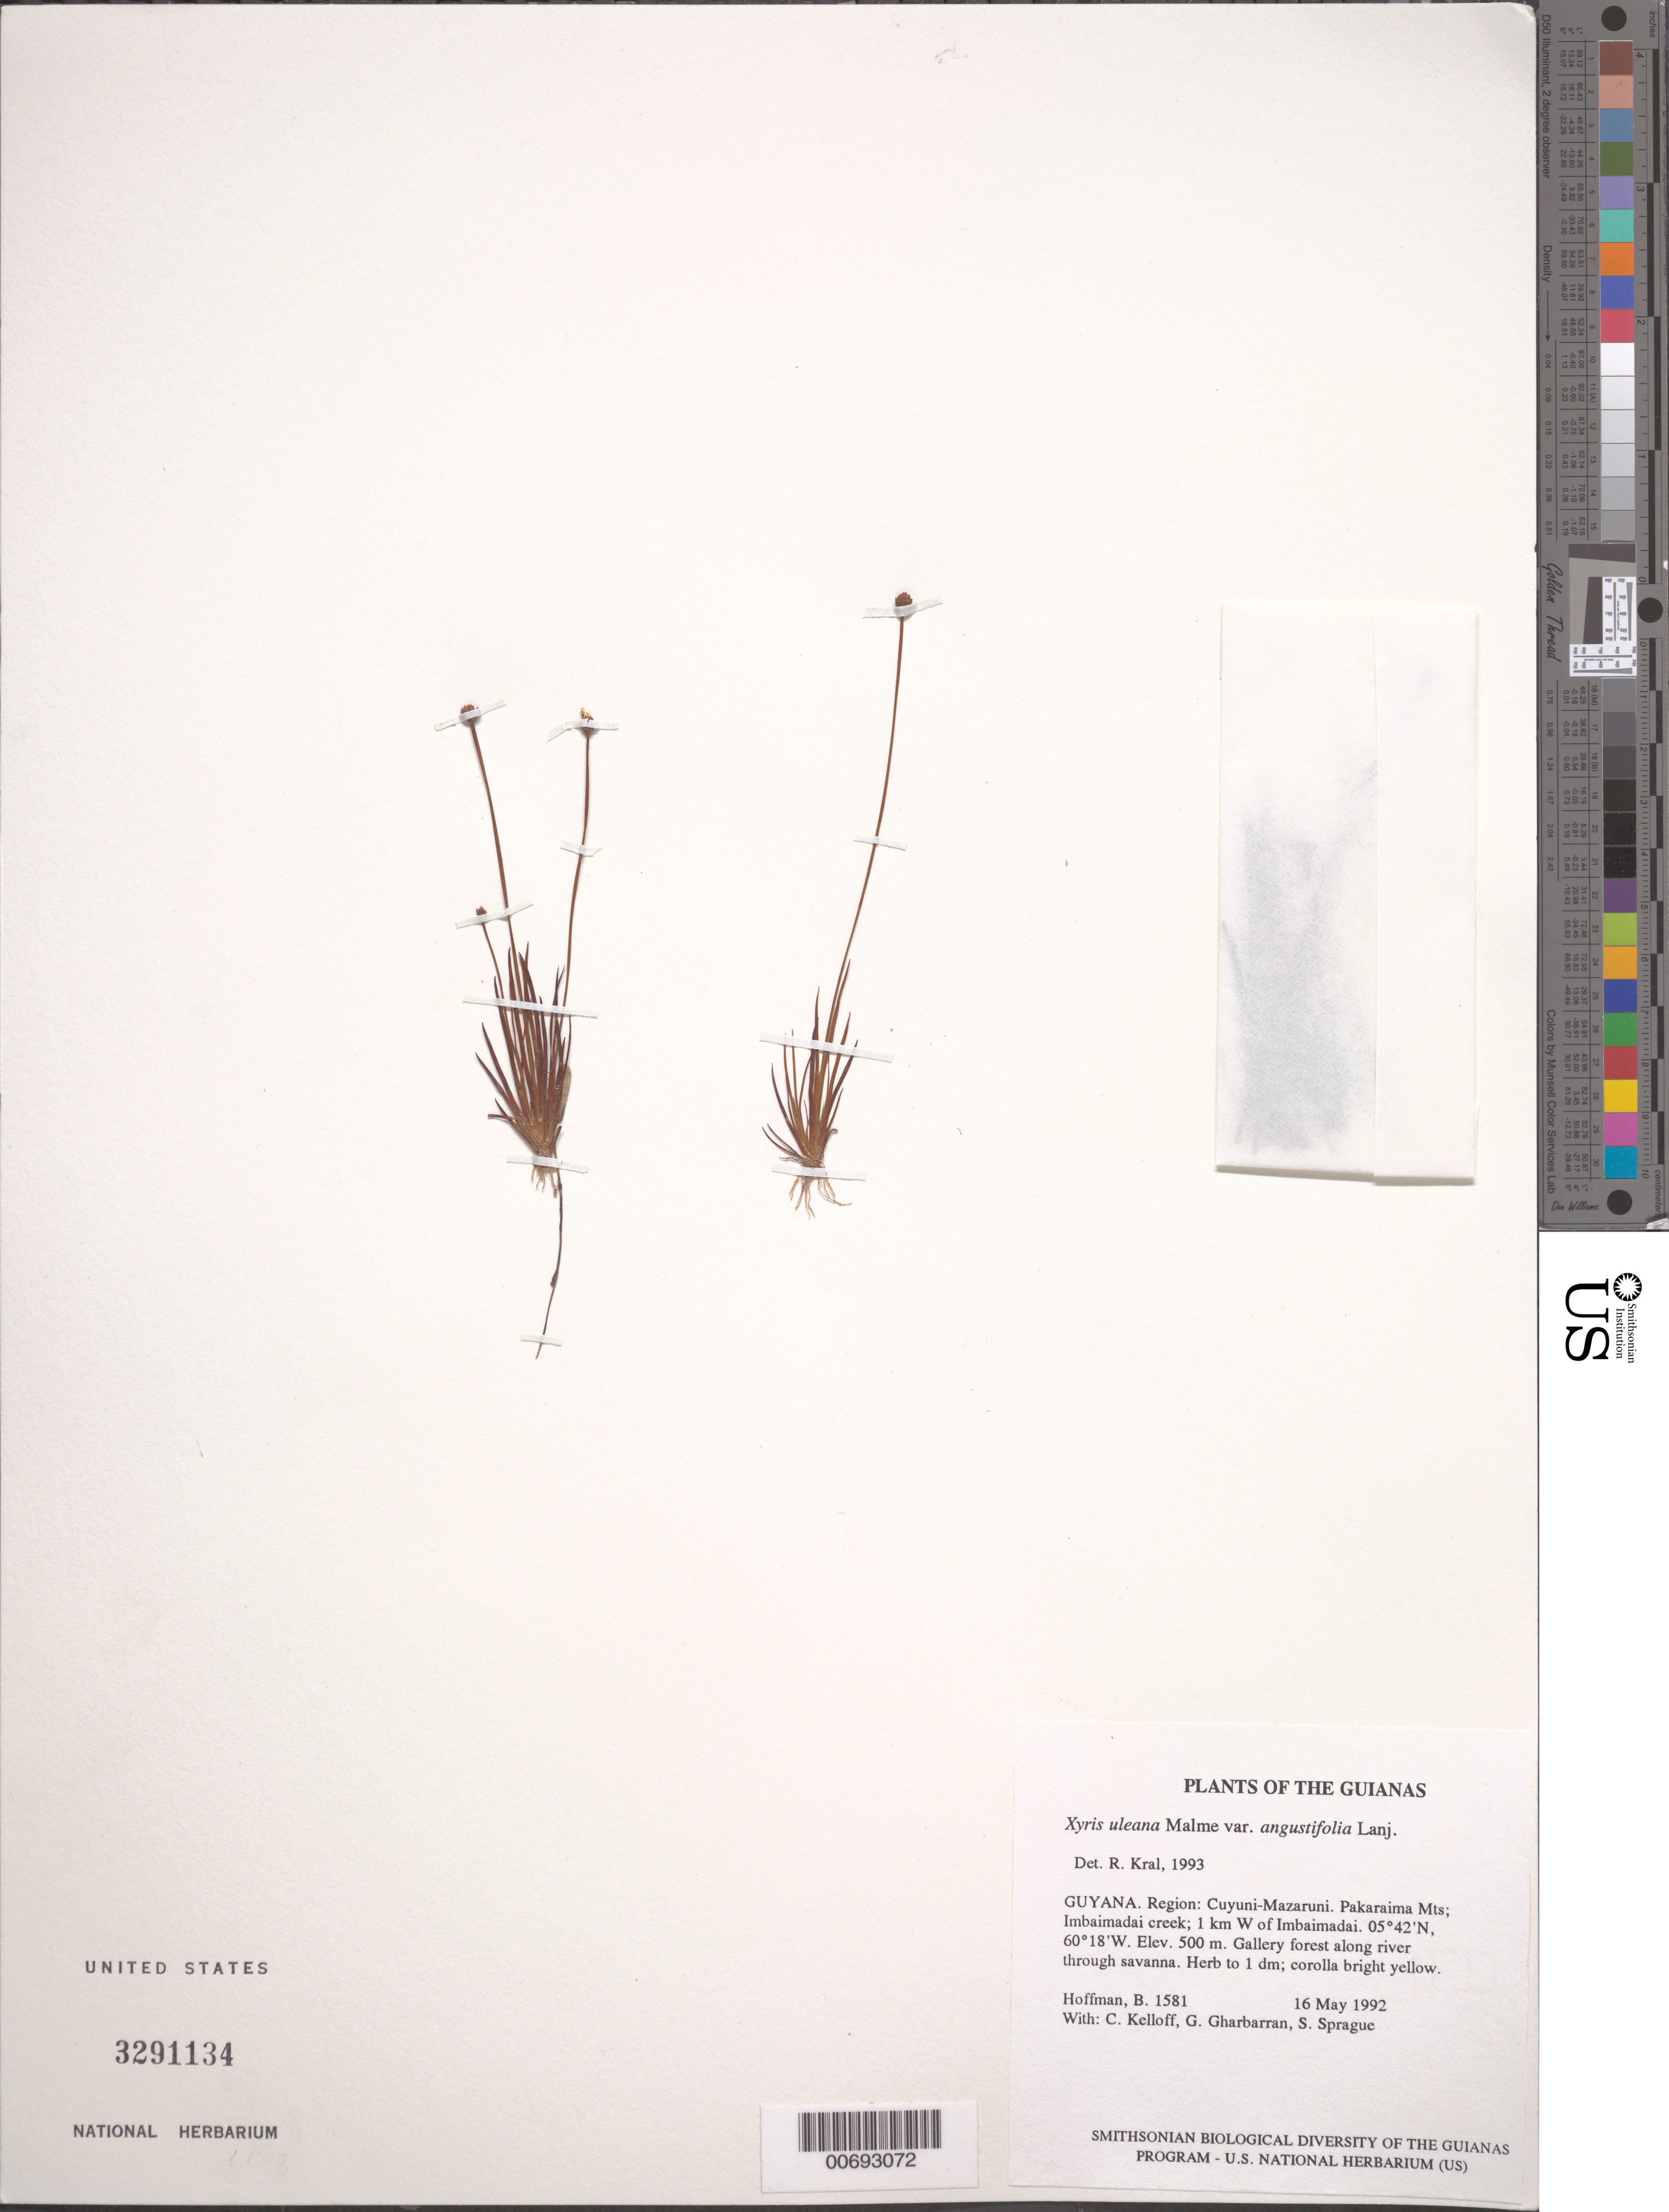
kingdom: Plantae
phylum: Tracheophyta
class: Liliopsida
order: Poales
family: Xyridaceae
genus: Xyris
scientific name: Xyris uleana var. angustifolia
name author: Lanj.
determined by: Kral, Robert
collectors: B. Hoffman, C. L. Kelloff, G. Gharbarran & S. Sprague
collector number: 1581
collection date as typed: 16 May 1992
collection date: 1992-05-16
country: Guyana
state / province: Cuyuni-Mazaruni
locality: Pakaraima Mts; Imbaimadai Creek; 1 km W of Imbaimadai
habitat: Gallery forest along river through savanna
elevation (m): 500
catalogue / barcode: US 3291134